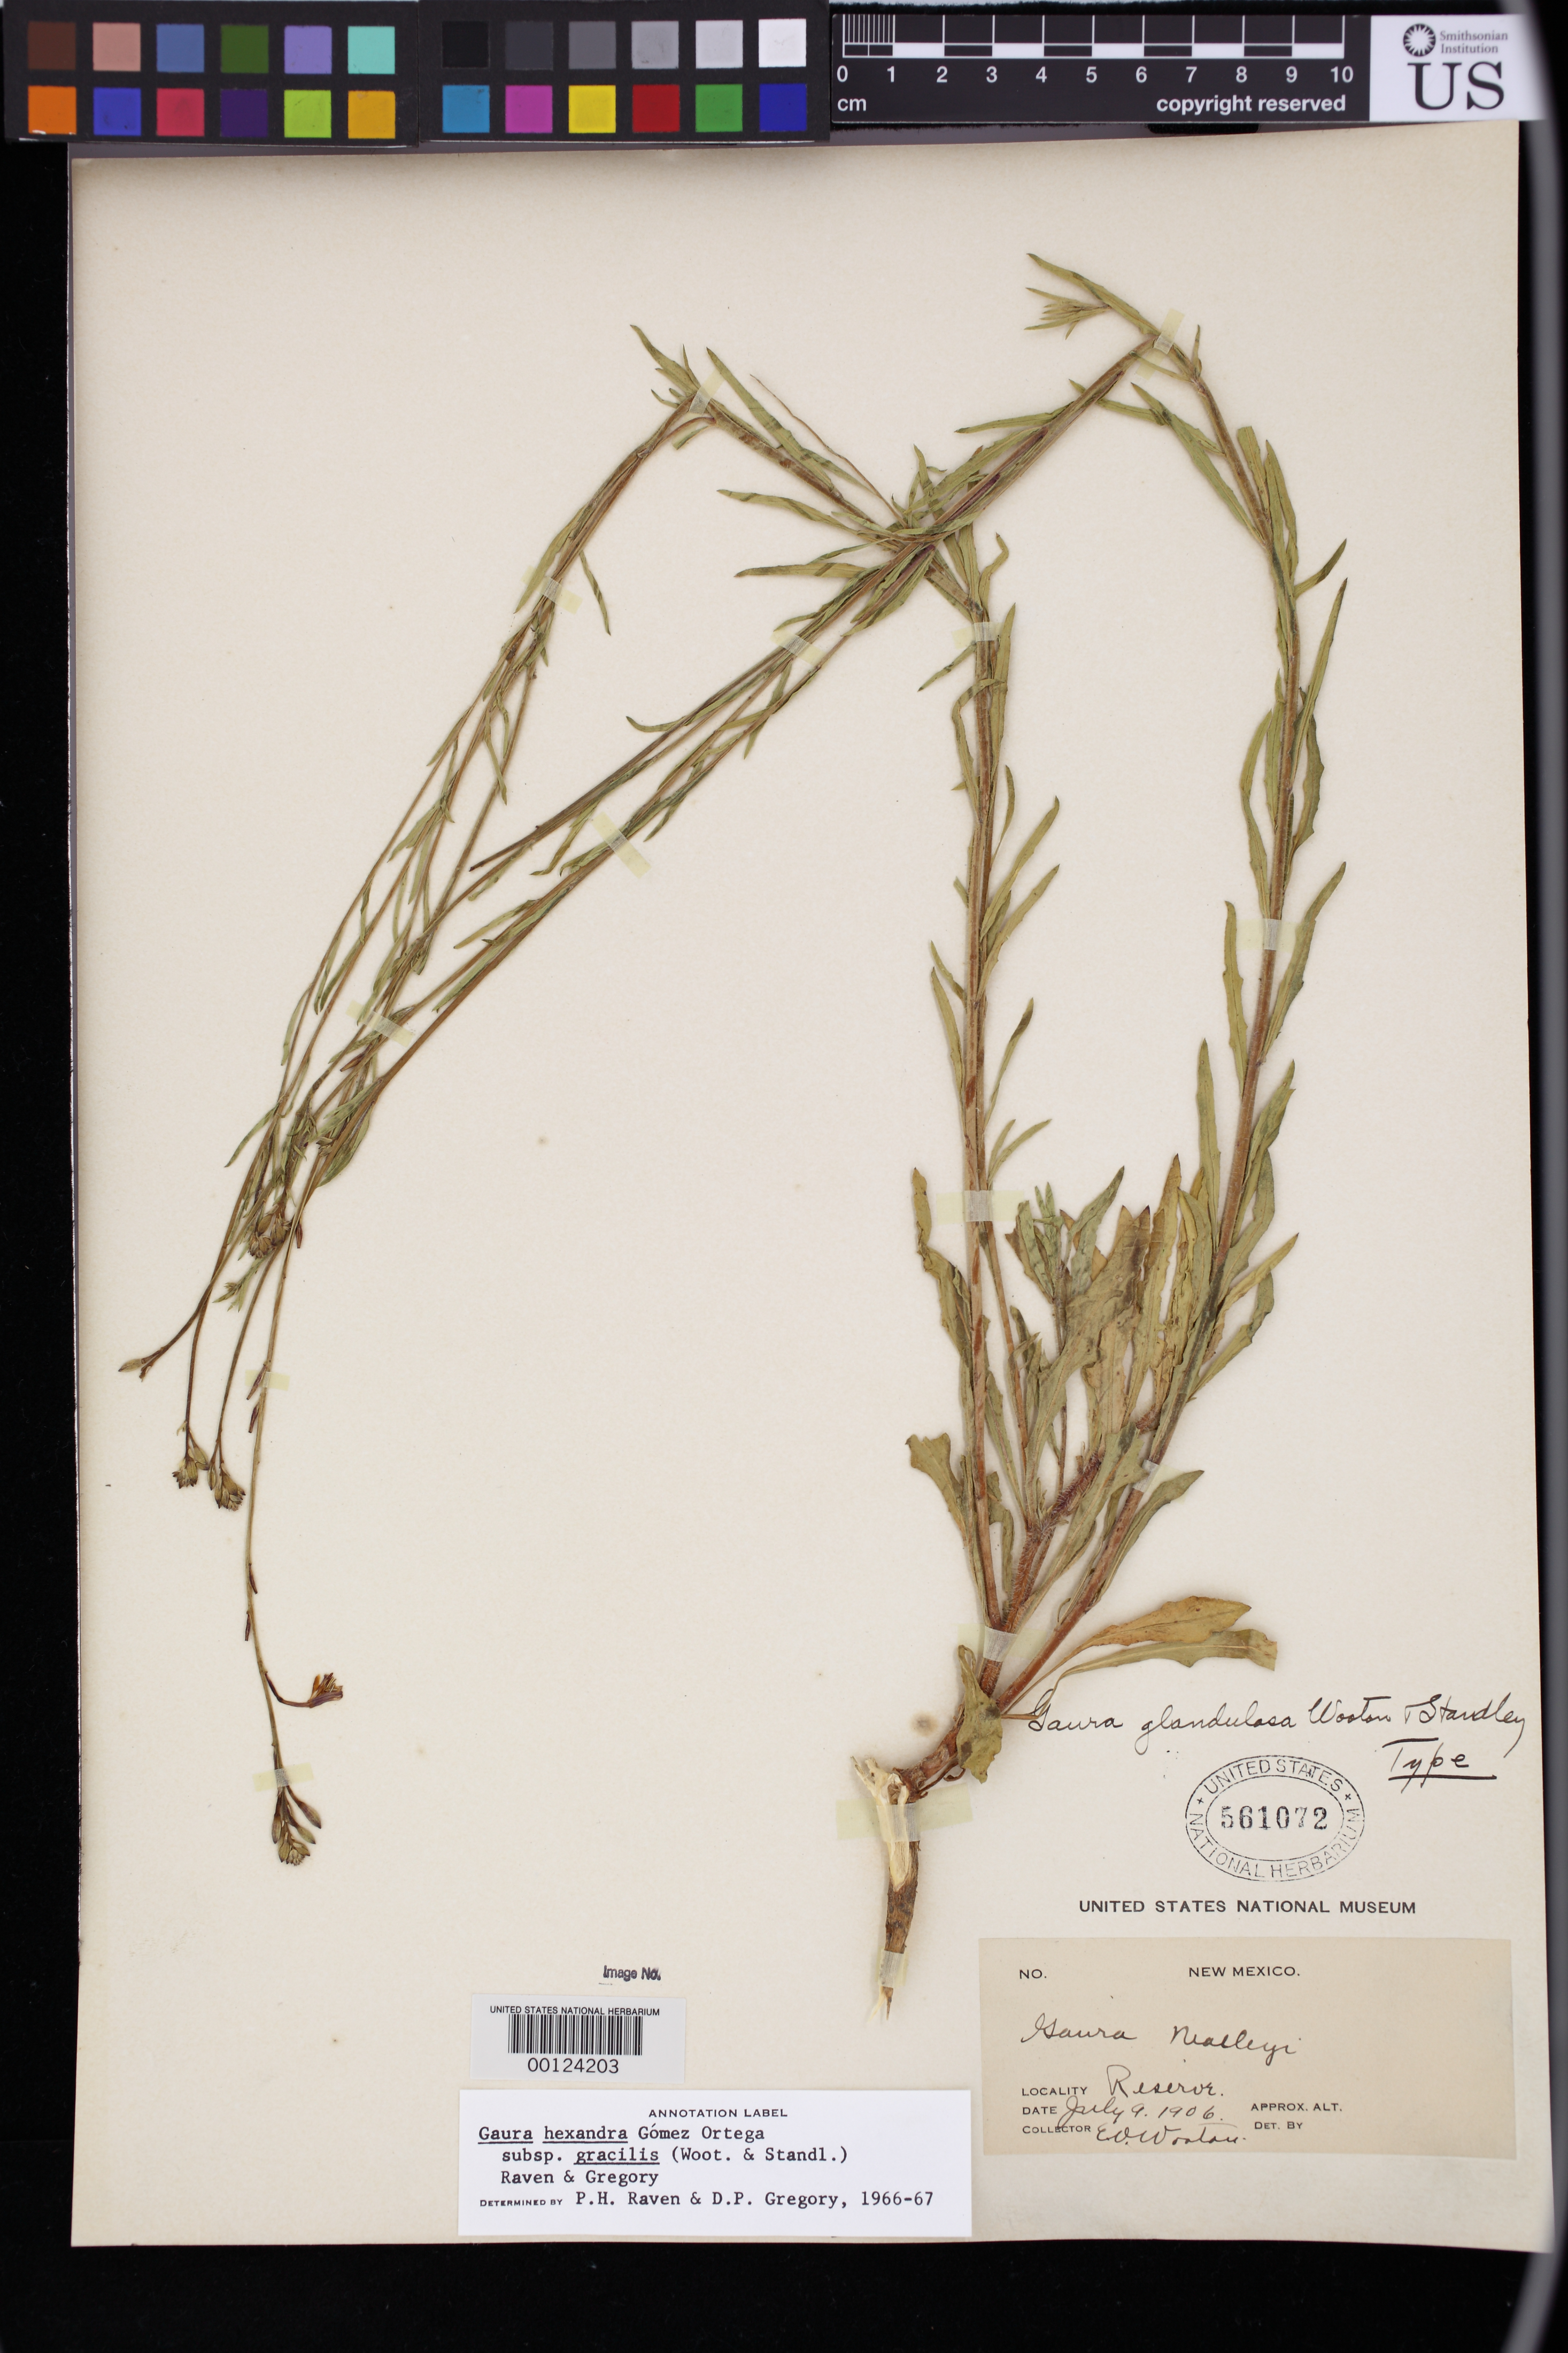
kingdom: Plantae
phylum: Tracheophyta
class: Magnoliopsida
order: Myrtales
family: Onagraceae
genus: Gaura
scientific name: Gaura glandulosa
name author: Wooton & Standl.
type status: Holotype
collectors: E. O. Wooton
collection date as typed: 09 Jul 1906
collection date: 1906-07-09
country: United States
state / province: New Mexico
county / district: Catron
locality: Reserve.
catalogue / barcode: US 561072